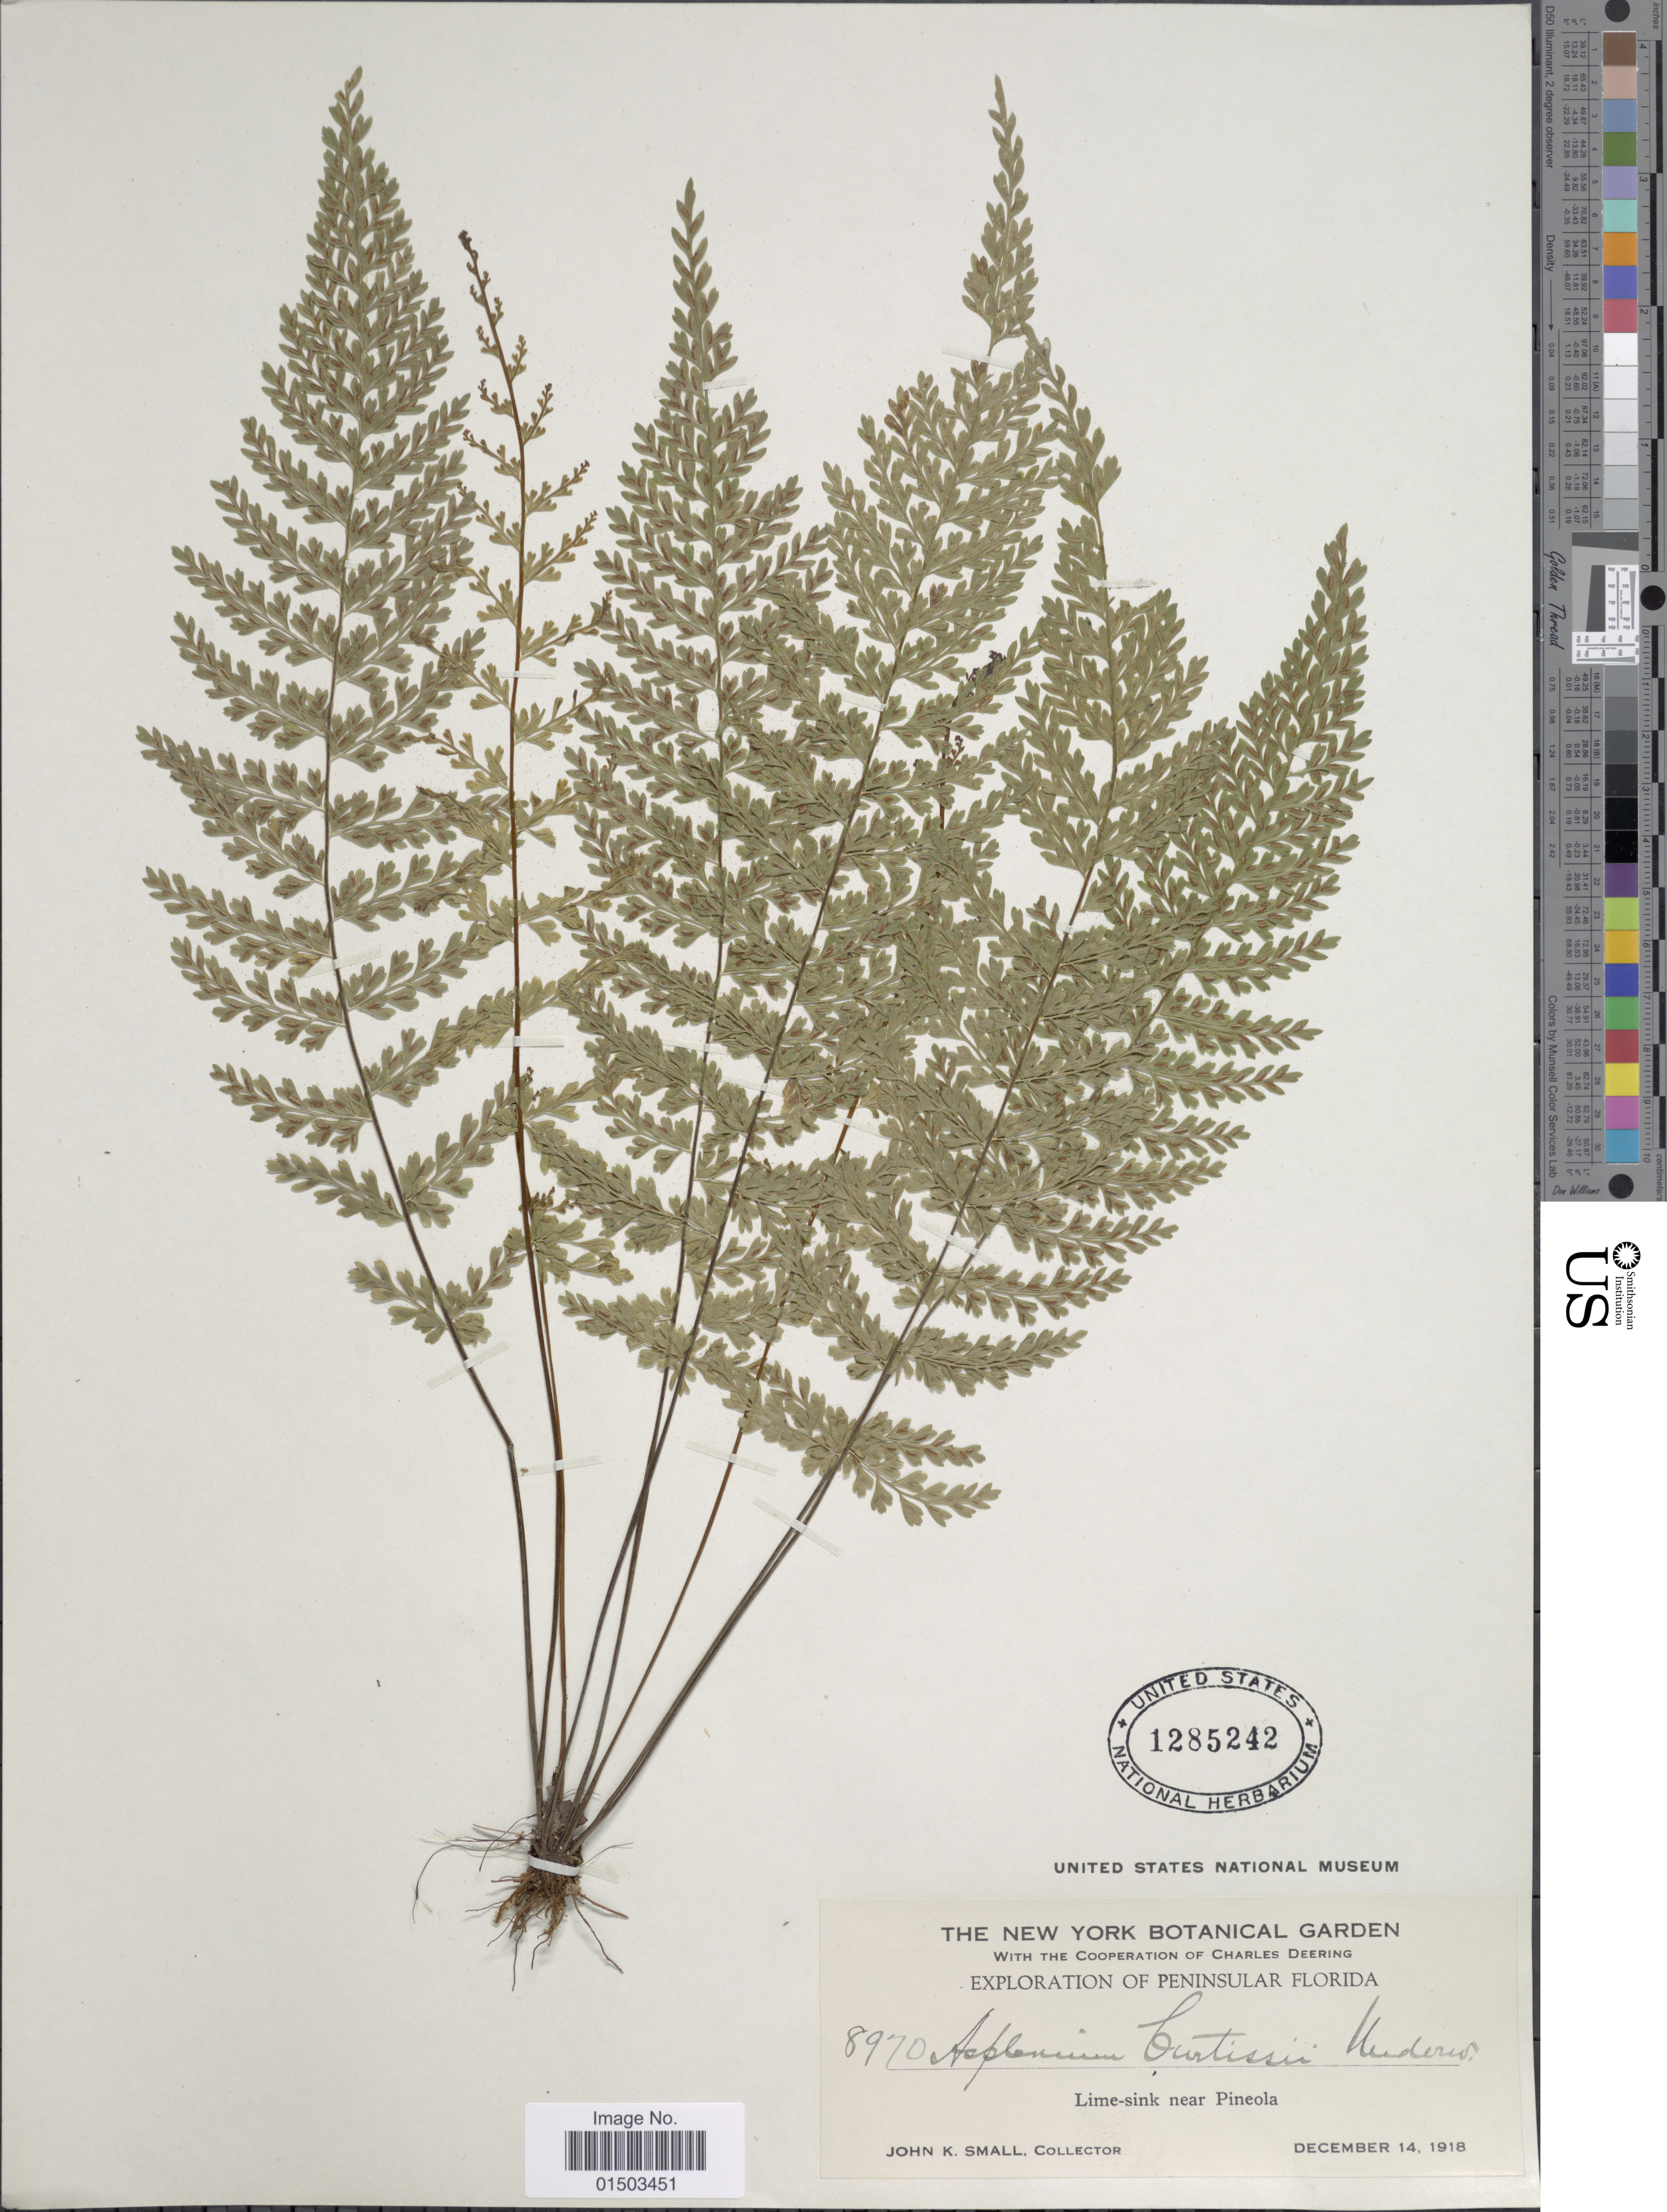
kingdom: Plantae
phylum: Tracheophyta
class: Polypodiopsida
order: Polypodiales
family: Aspleniaceae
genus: Asplenium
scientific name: Asplenium curtissii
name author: Underw.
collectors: J. K. Small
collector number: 8970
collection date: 1918-12-14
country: United States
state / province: Florida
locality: Peninsular Florida, Lime-sink near Pineola.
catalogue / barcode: US 1285242